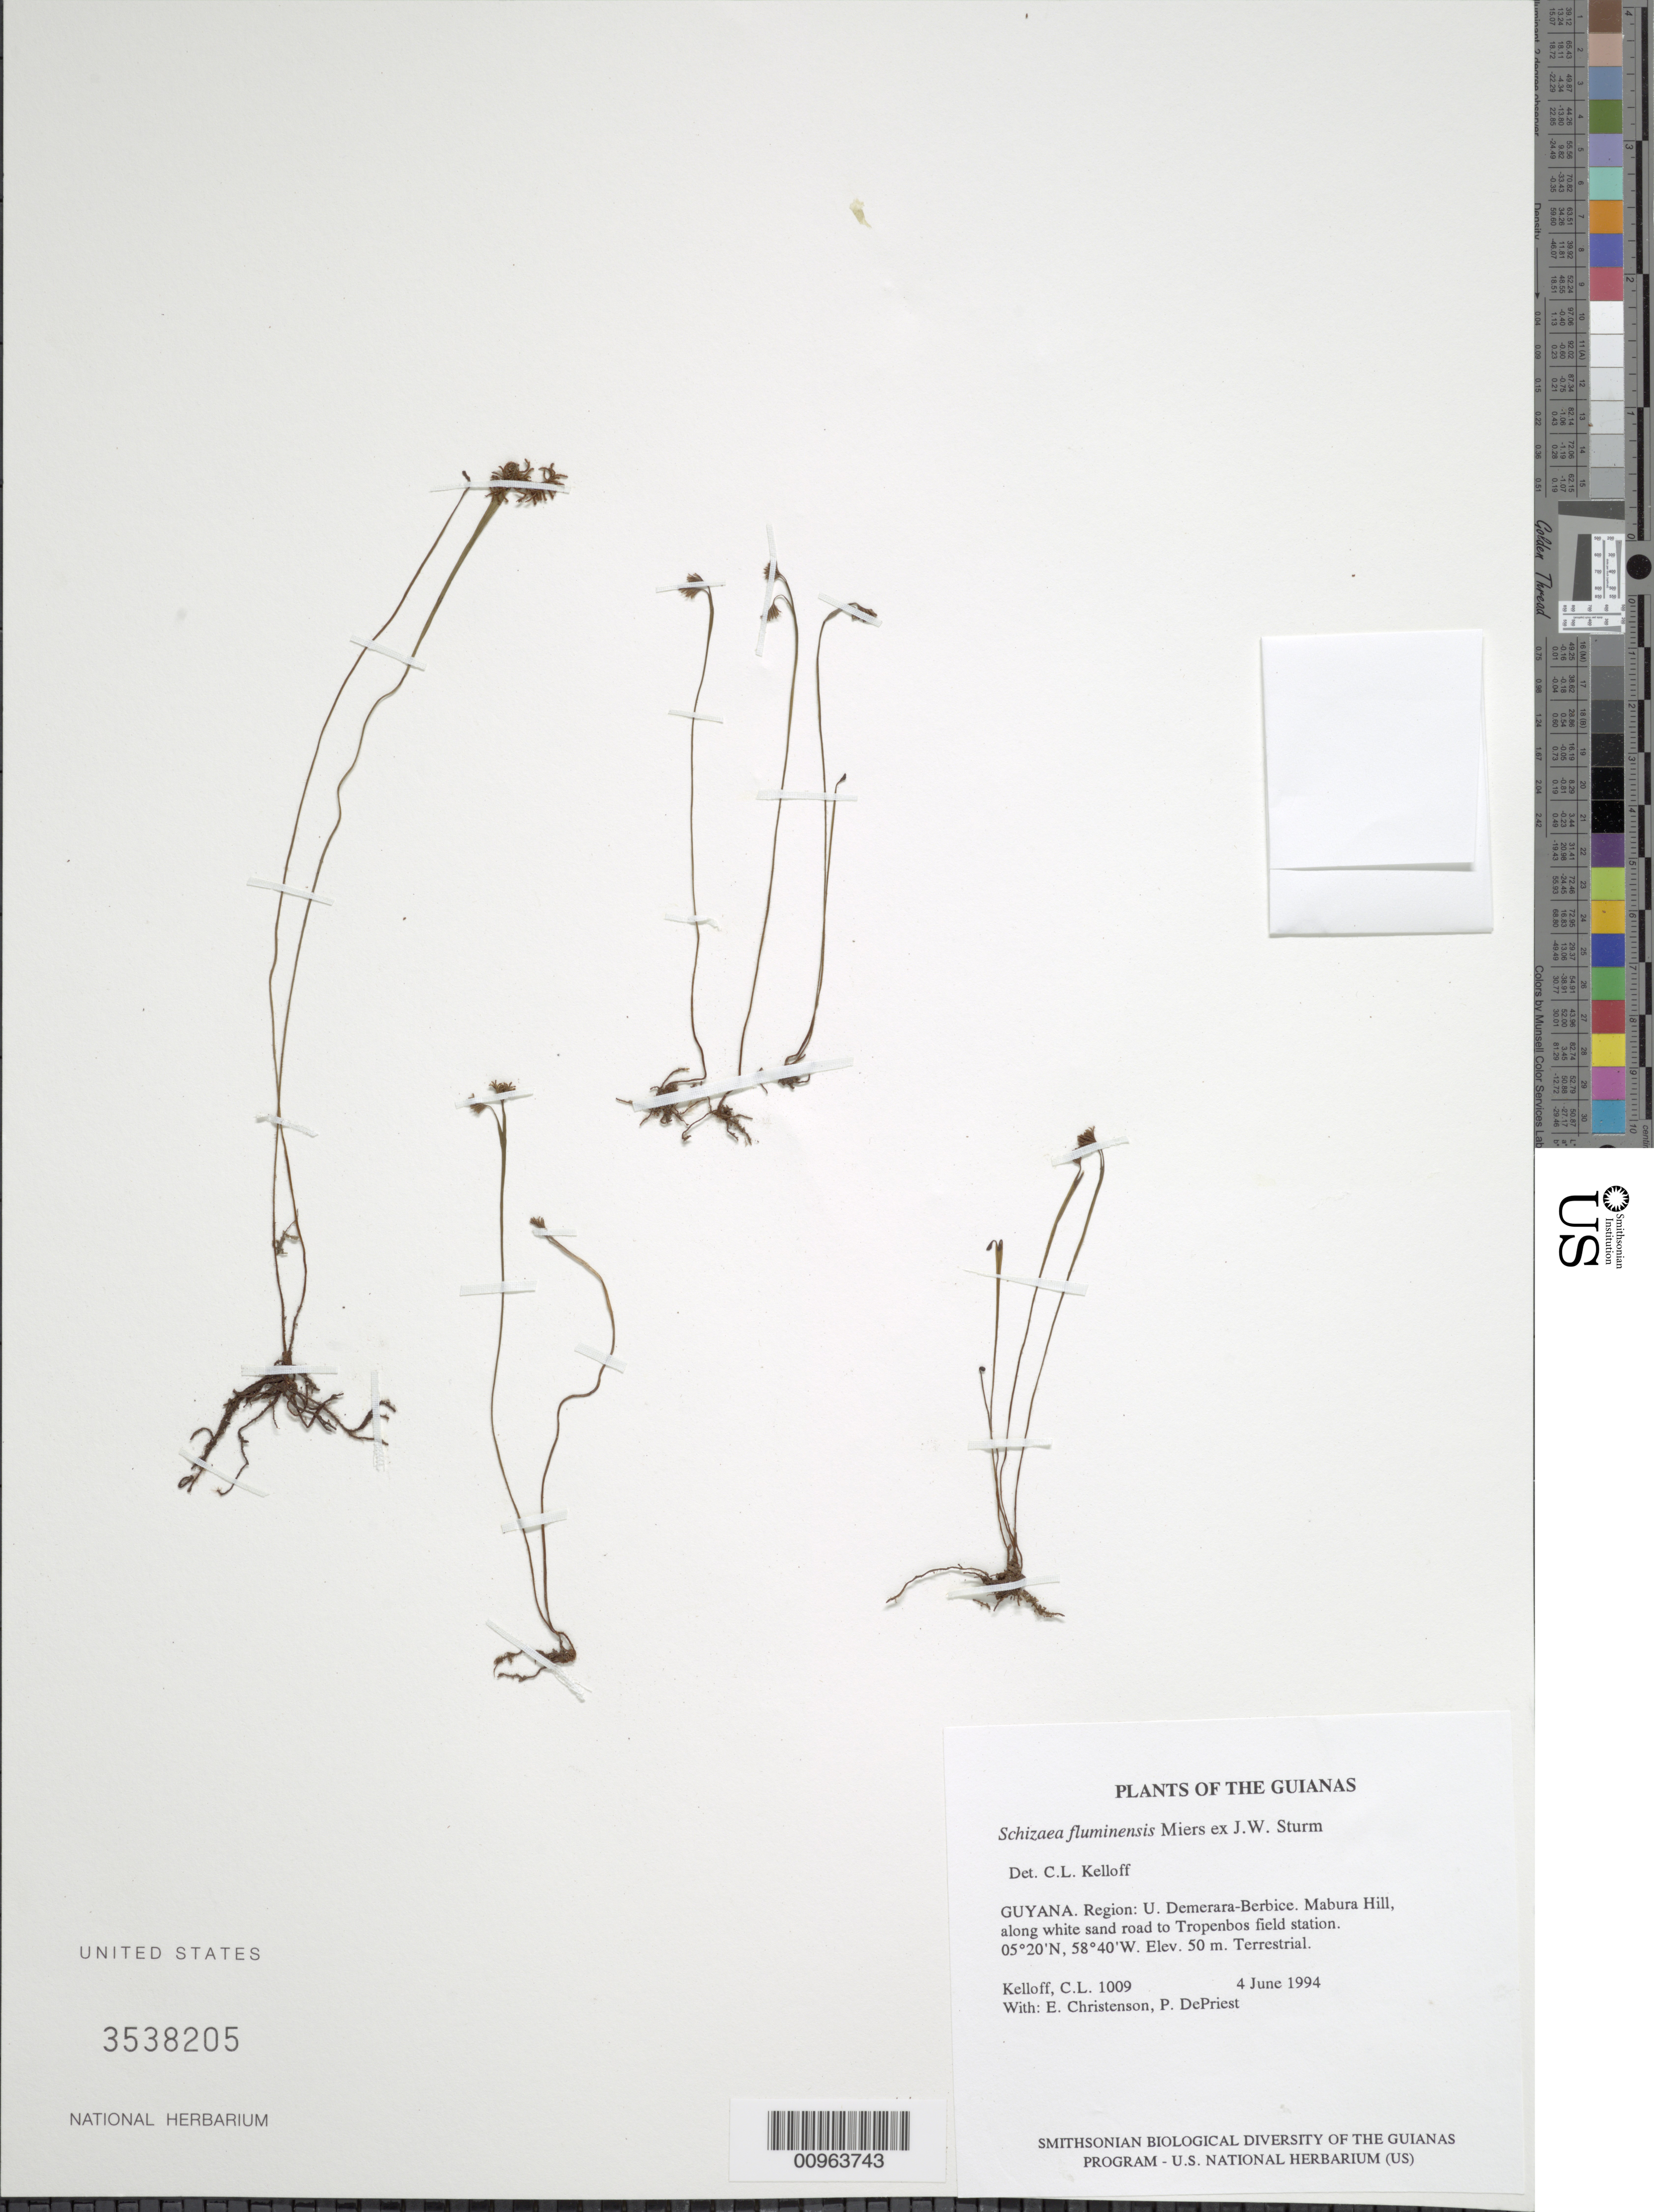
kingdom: Plantae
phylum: Tracheophyta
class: Polypodiopsida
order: Schizaeales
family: Schizaeaceae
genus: Schizaea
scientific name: Schizaea fluminensis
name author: Miers ex J.W. Sturm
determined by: Kelloff, Carol L., (US), Smithsonian Institution - National Museum of Natural History (UNITED STATES)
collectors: C. L. Kelloff, E. A. Christenson & P. DePriest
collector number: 1009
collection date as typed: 4 June 1994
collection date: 1994-06-04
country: Guyana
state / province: U. Demerara-Berbice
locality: Mabura Hill, along white sand road to Tropenbos field station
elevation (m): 50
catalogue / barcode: US 3538205